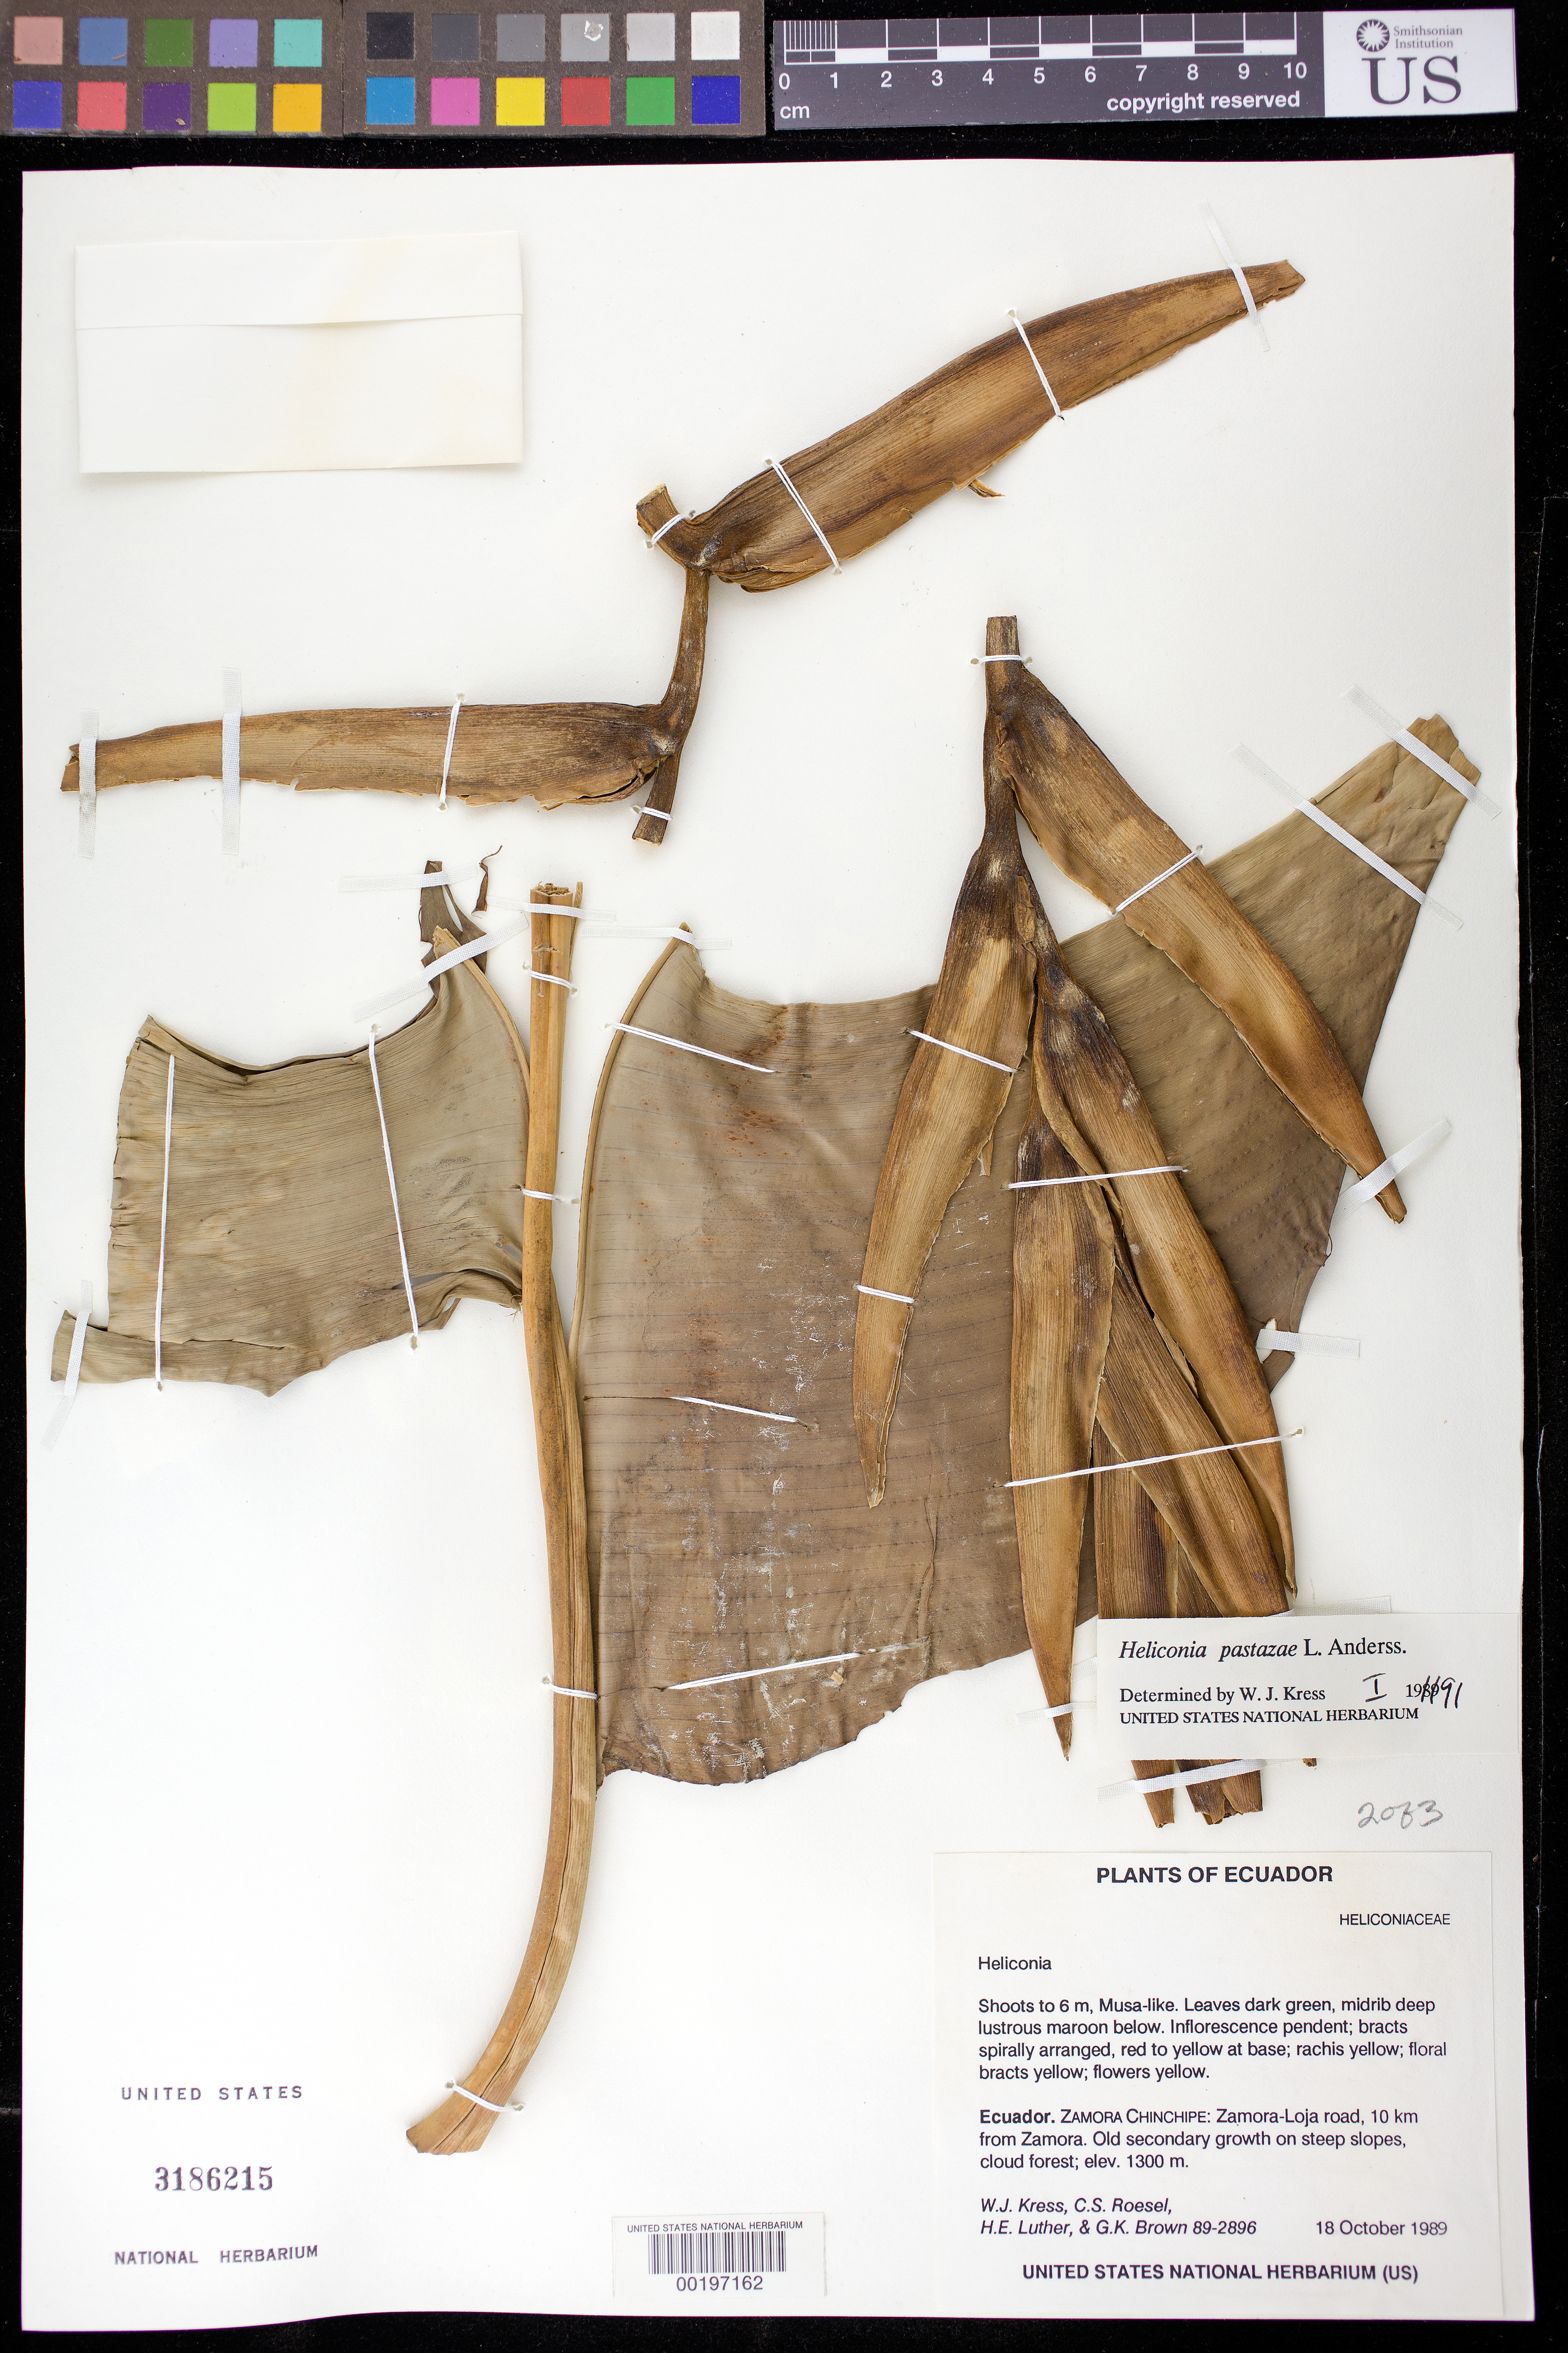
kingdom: Plantae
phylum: Tracheophyta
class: Liliopsida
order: Zingiberales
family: Heliconiaceae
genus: Heliconia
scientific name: Heliconia pastazae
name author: L. Andersson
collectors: W. J. Kress, C. S. Roesel, Harry E. Luther & G. K. Brown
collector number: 89-2896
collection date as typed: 18 Oct 1989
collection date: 1989-10-18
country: Ecuador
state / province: Zamora-Chinchipe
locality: Zamora-Loja road, 10 km from Zamora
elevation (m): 1300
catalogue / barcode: US 3186215